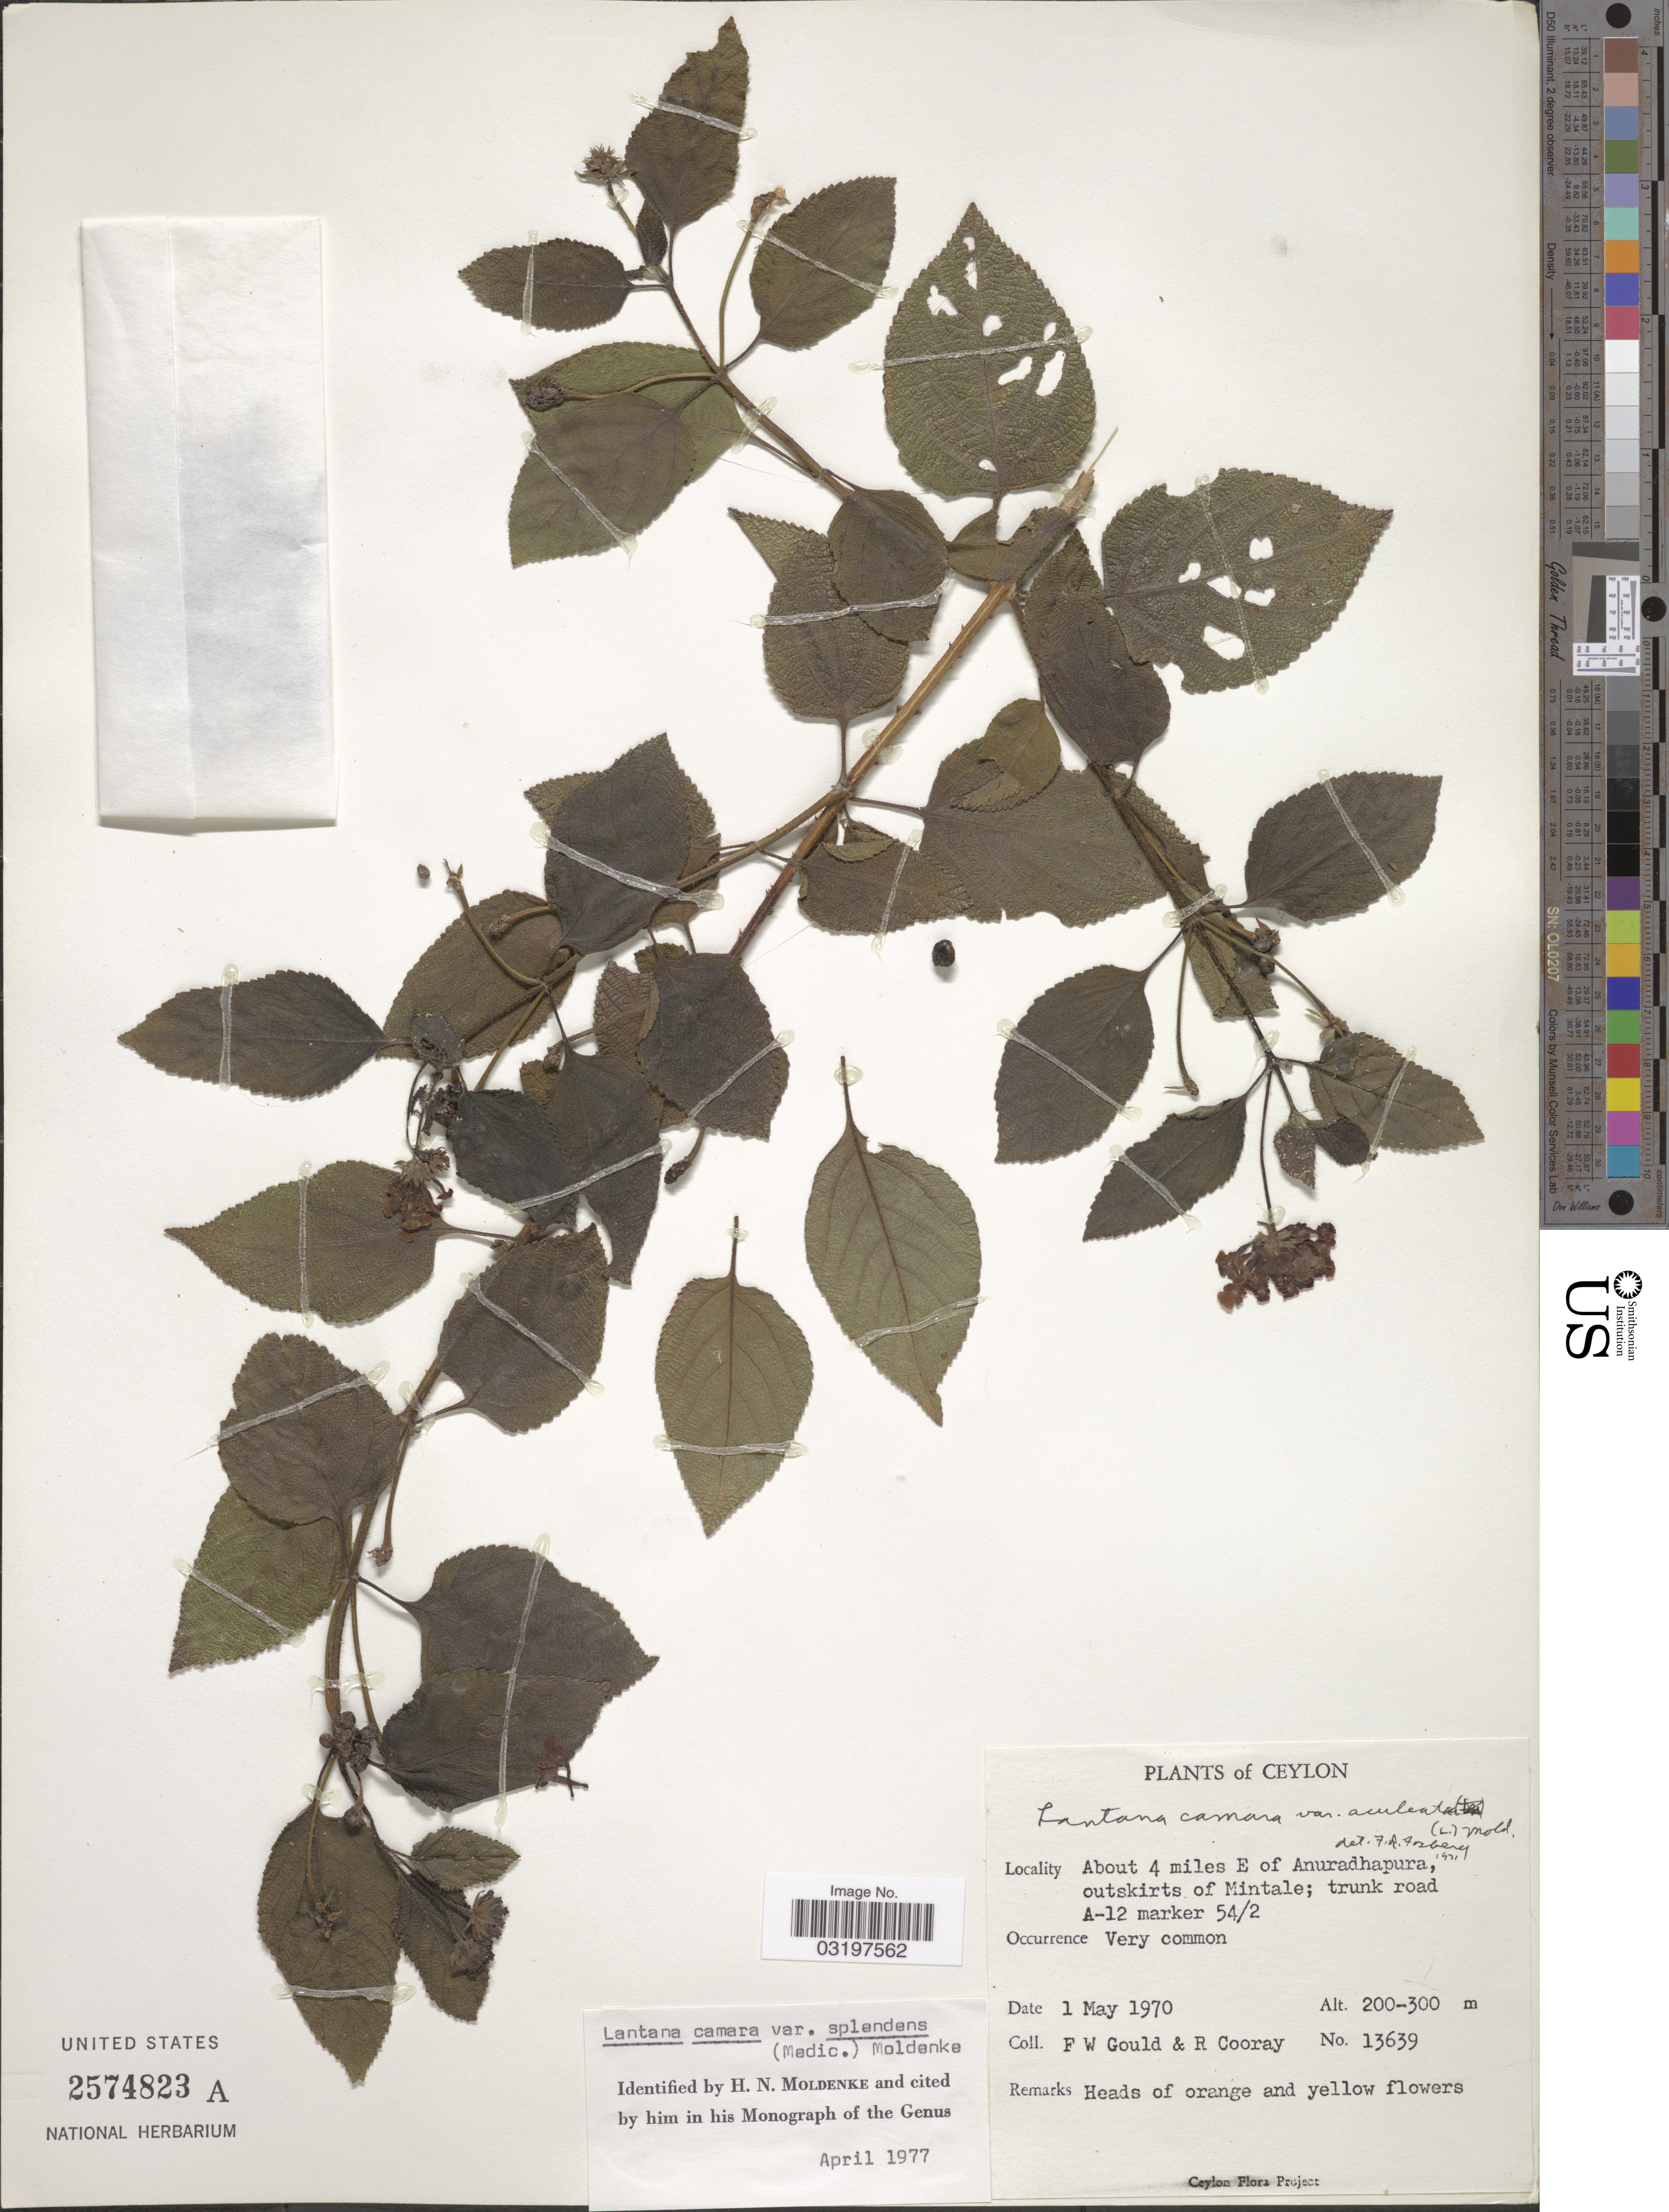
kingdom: Plantae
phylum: Tracheophyta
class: Magnoliopsida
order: Lamiales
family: Verbenaceae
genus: Lantana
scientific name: Lantana camara var. splendens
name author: Moldenke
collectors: F. W. Gould & R. Cooray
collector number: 13639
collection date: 1970-05-01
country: Sri Lanka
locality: Ceylon. About 4 miles E of Anuradhapura, outskirts of Mintale; trunk road A-12 marker 54/2.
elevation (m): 200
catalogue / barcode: US 2574823A